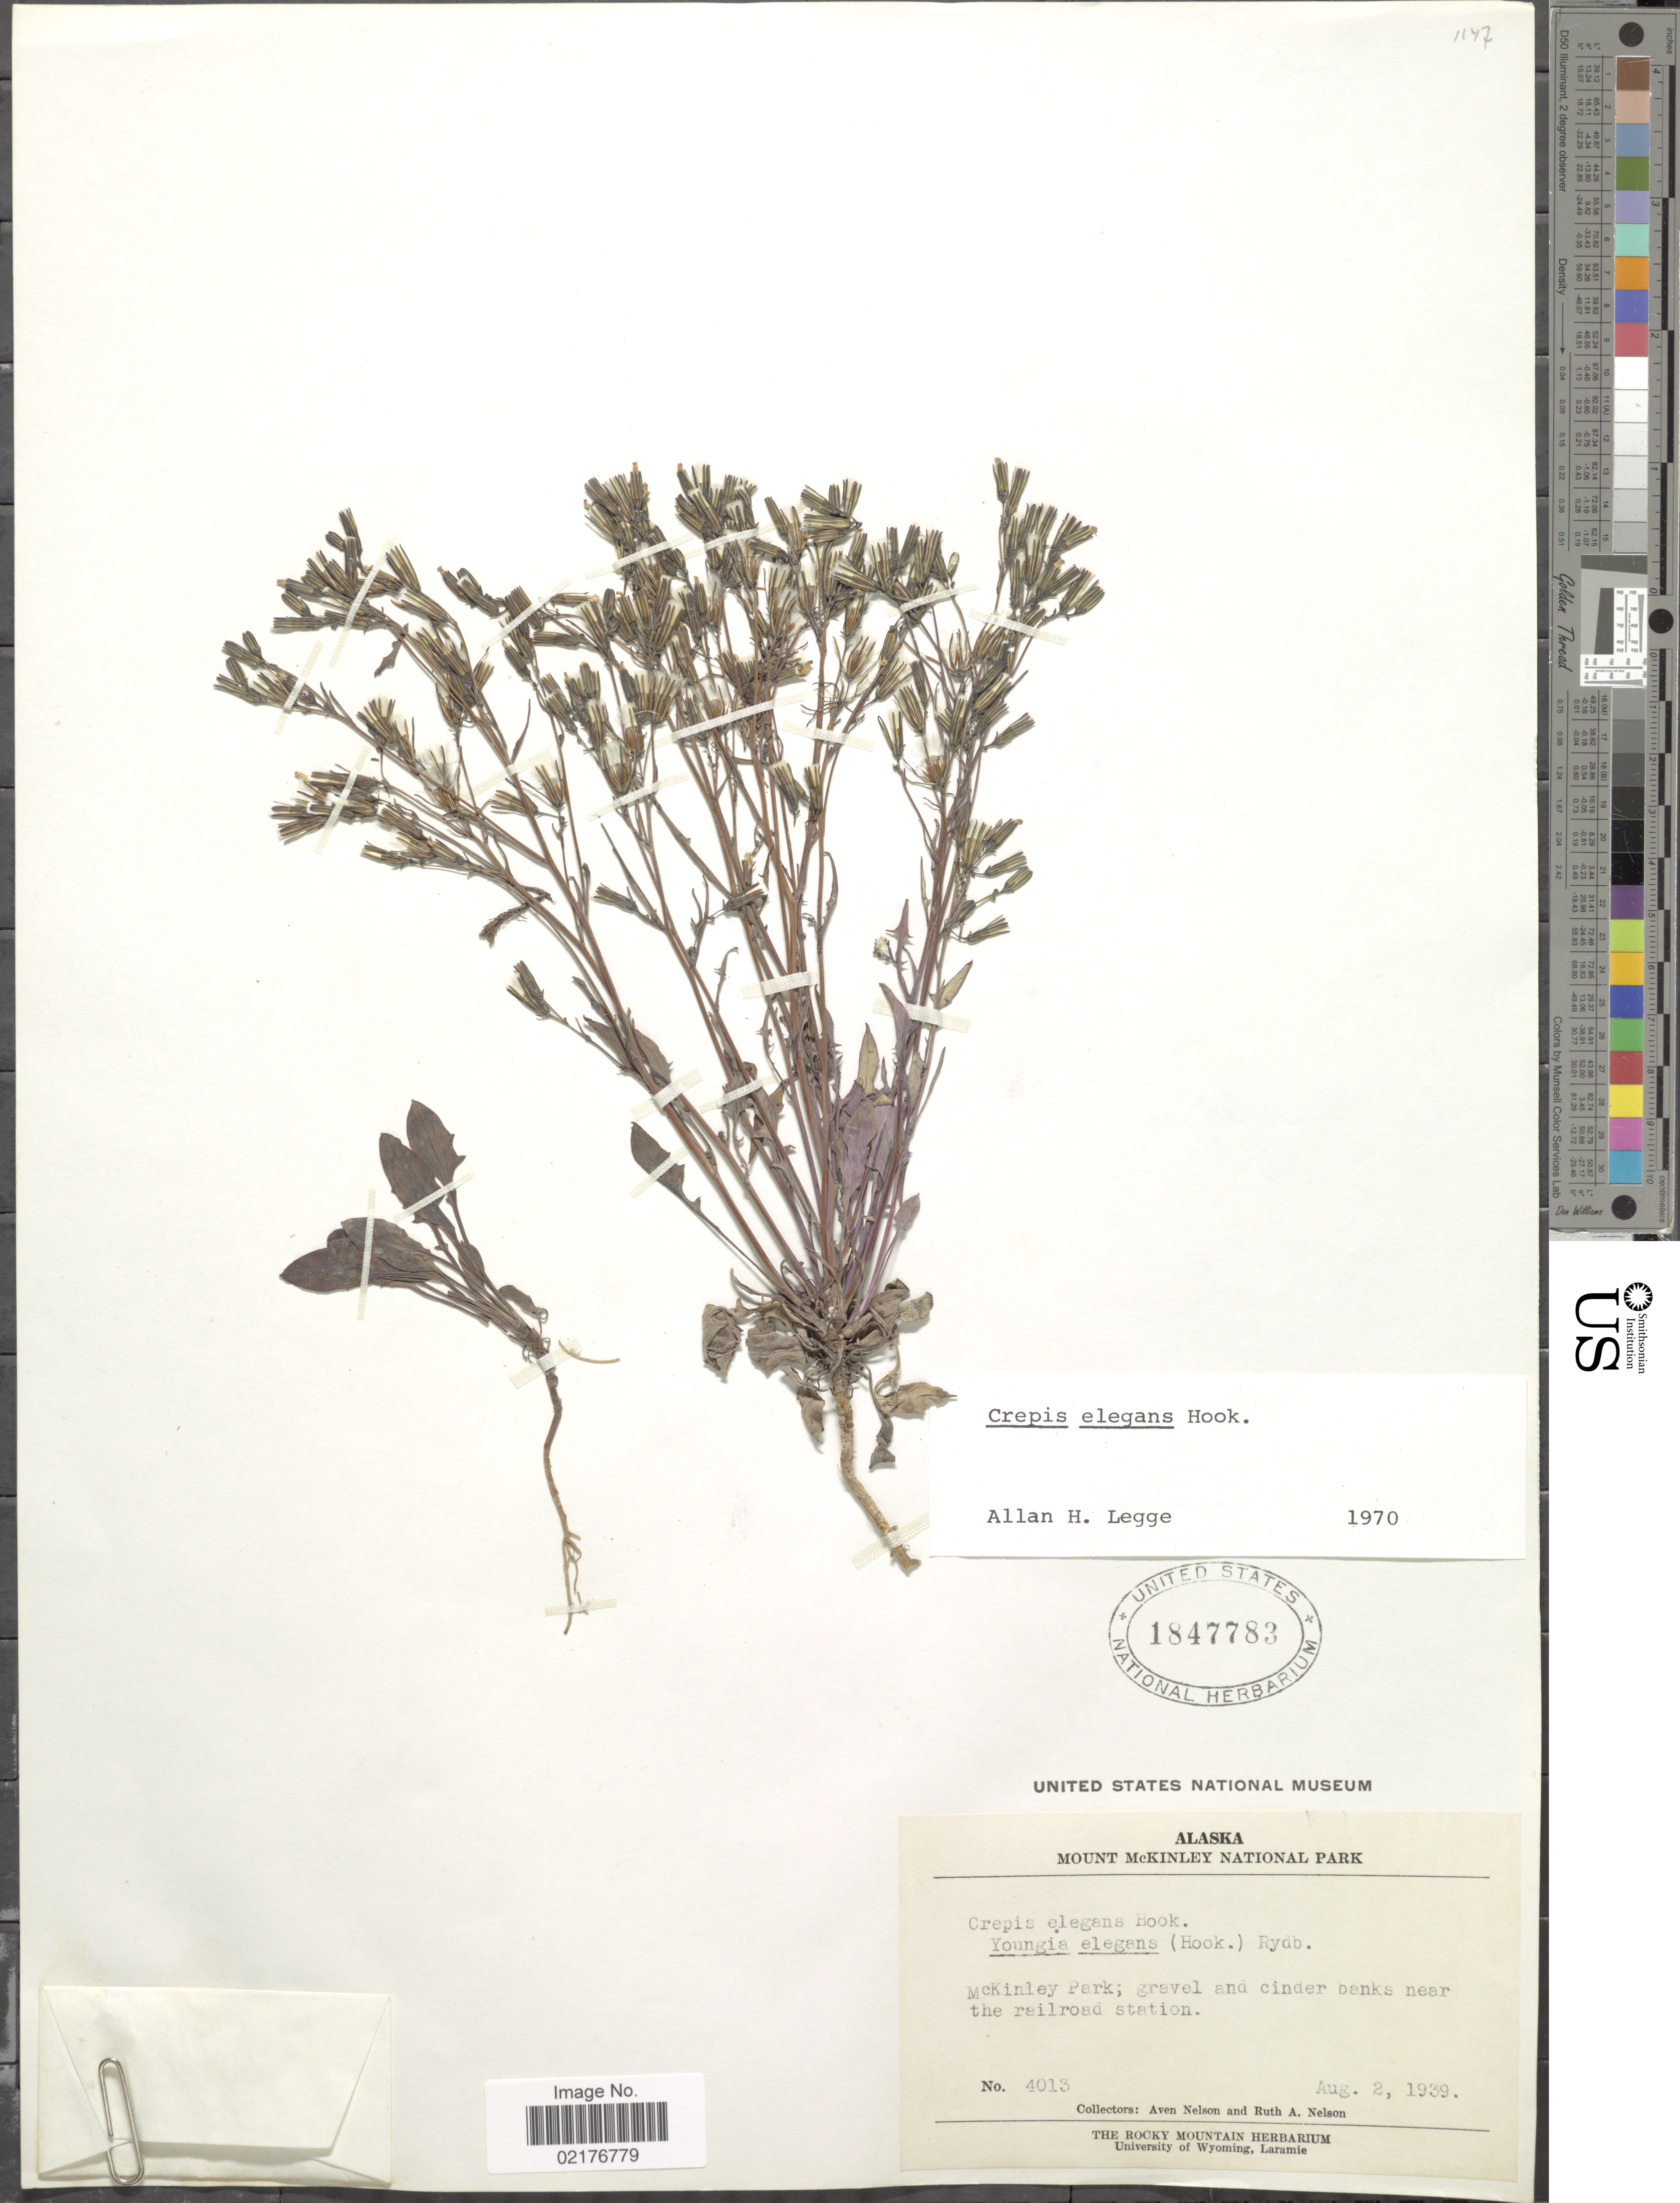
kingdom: Plantae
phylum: Tracheophyta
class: Magnoliopsida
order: Asterales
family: Asteraceae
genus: Askellia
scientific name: Askellia elegans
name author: (Hook.) W.A. Weber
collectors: A. Nelson & R. A. Nelson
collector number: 4013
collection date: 1939-08-02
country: United States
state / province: Alaska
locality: Mount Mckinley National Park, McKinley Park, gravel and cinder banks near the railroad station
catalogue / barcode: US 1847783